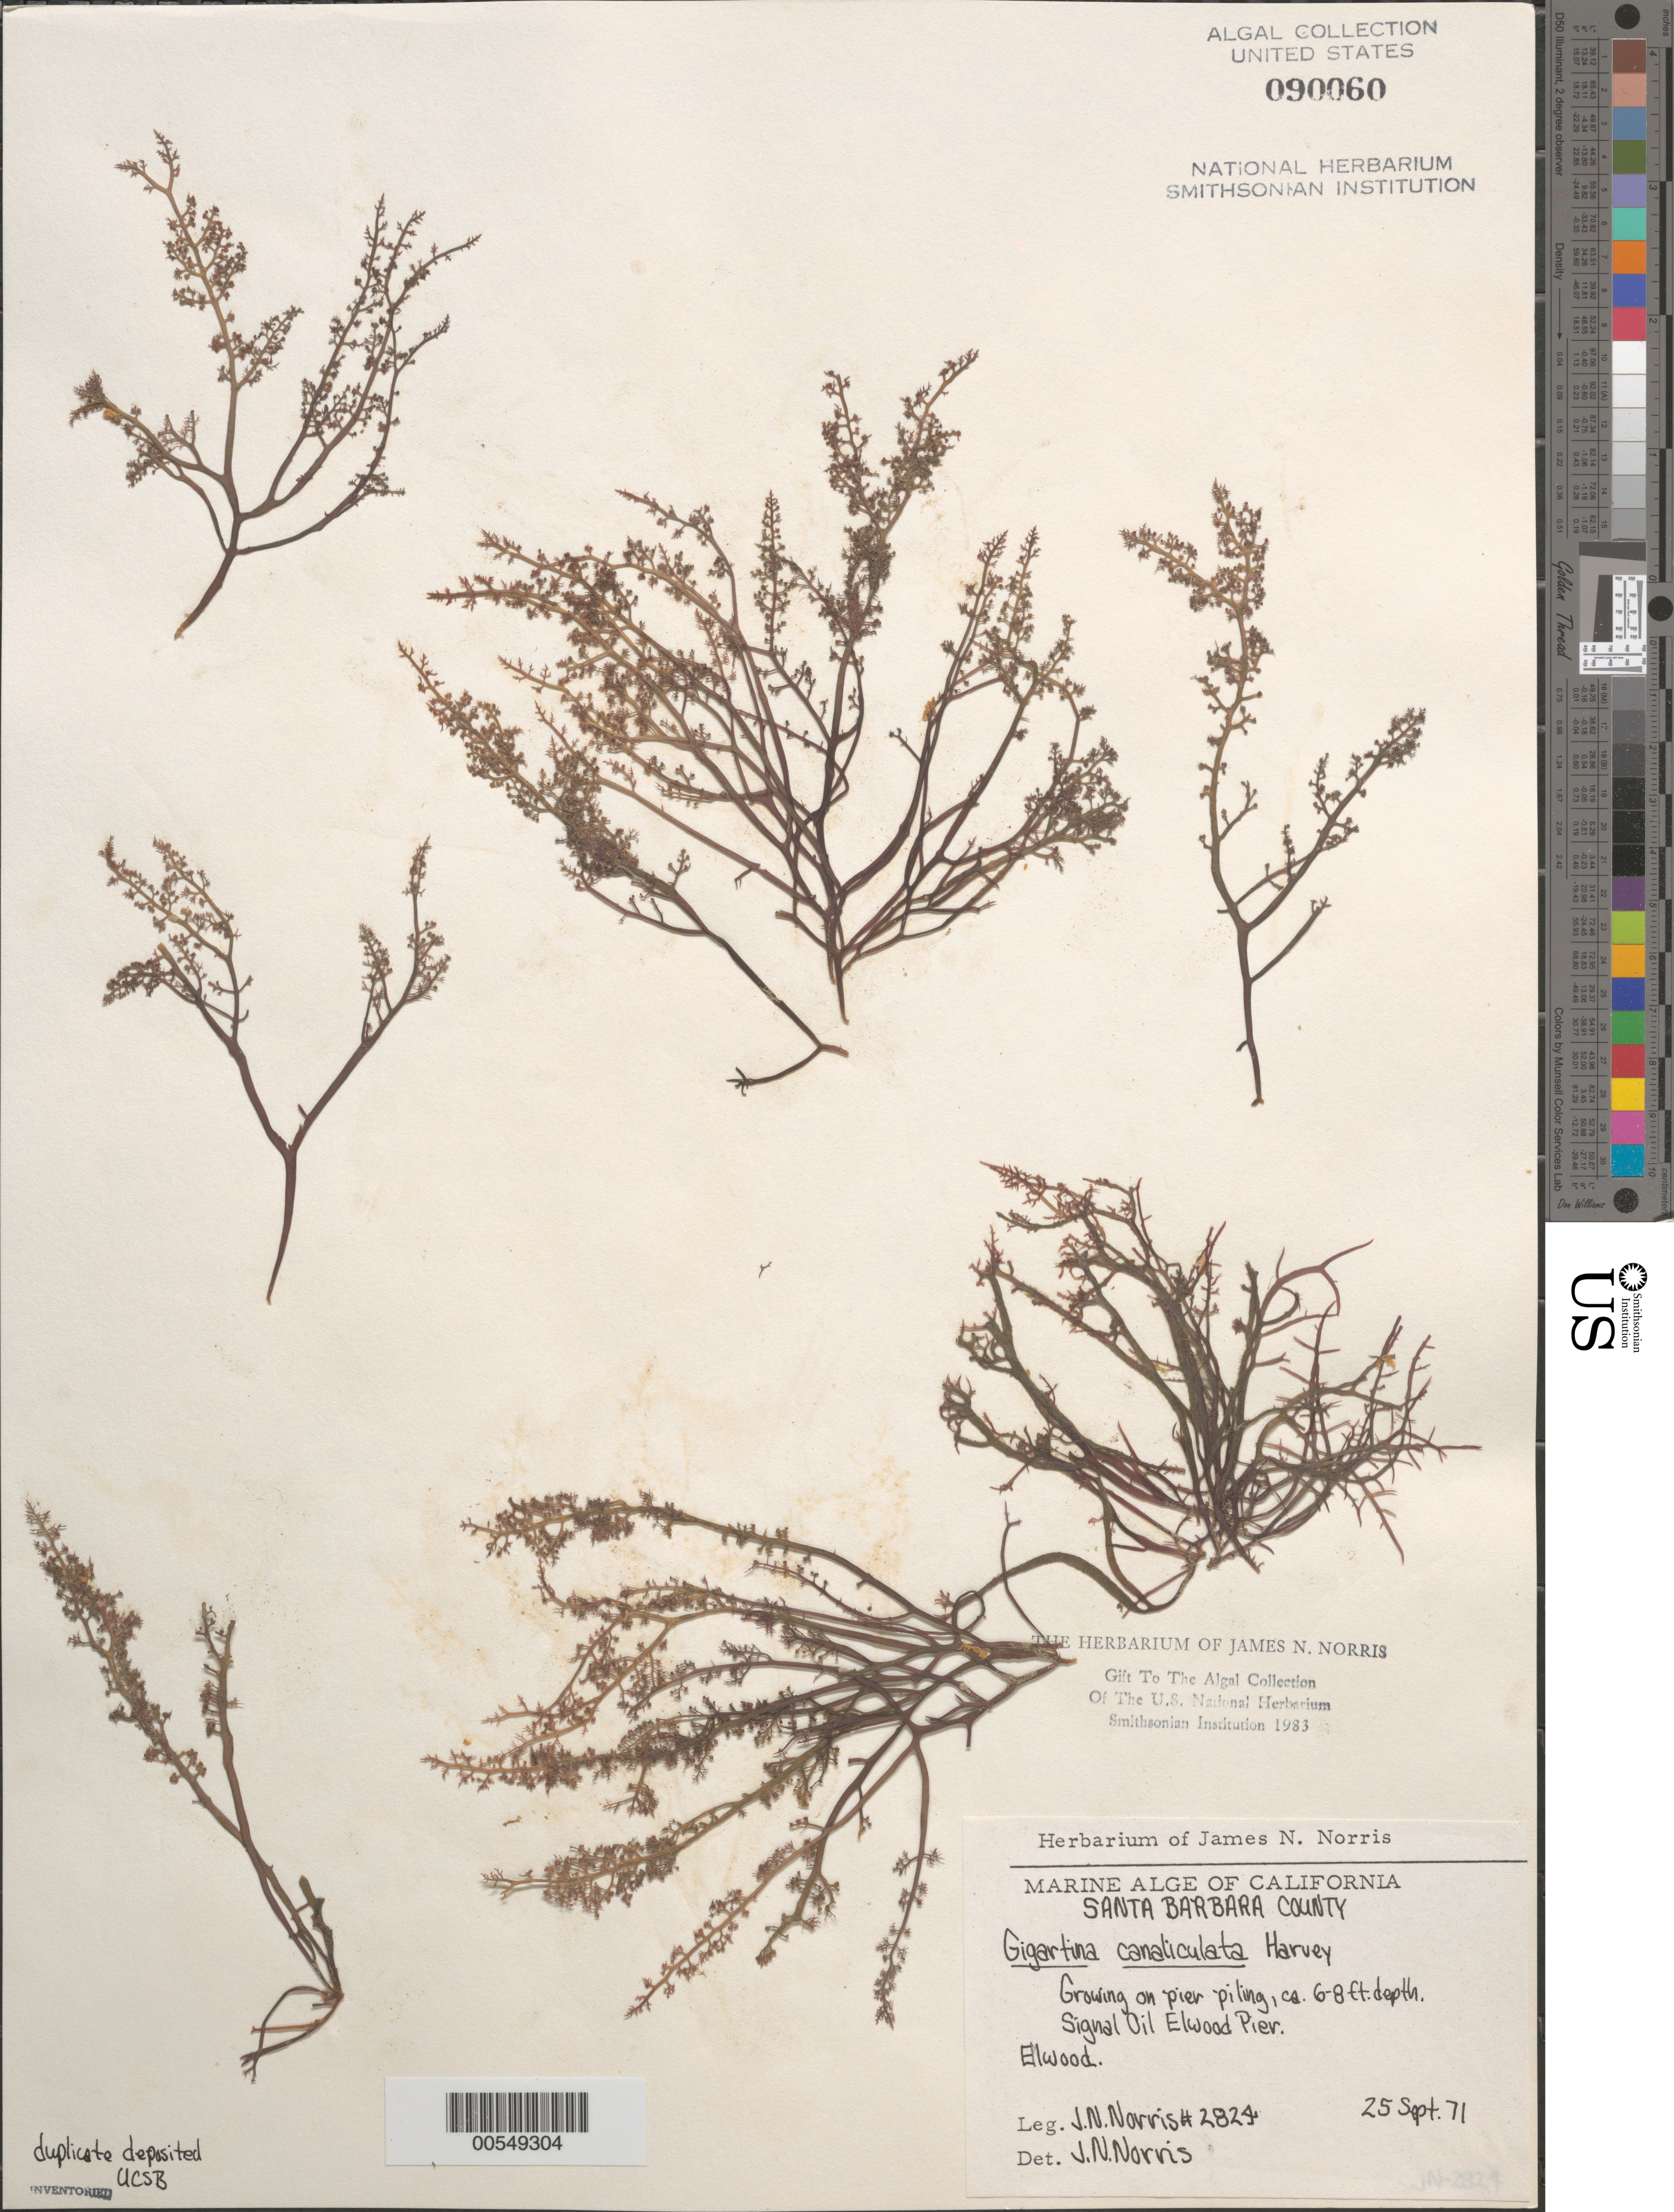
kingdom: Plantae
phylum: Rhodophyta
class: Florideophyceae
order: Gigartinales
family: Gigartinaceae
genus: Chondracanthus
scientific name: Chondracanthus canaliculatus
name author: (Harv.) Guiry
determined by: Algae name updating Project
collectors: J. N. Norris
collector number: JN-2824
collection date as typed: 25 Sep 1971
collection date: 1971-09-25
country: United States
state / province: California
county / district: Santa Barbara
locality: Ellwood, Signal Oil Ellwood pier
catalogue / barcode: US 90060